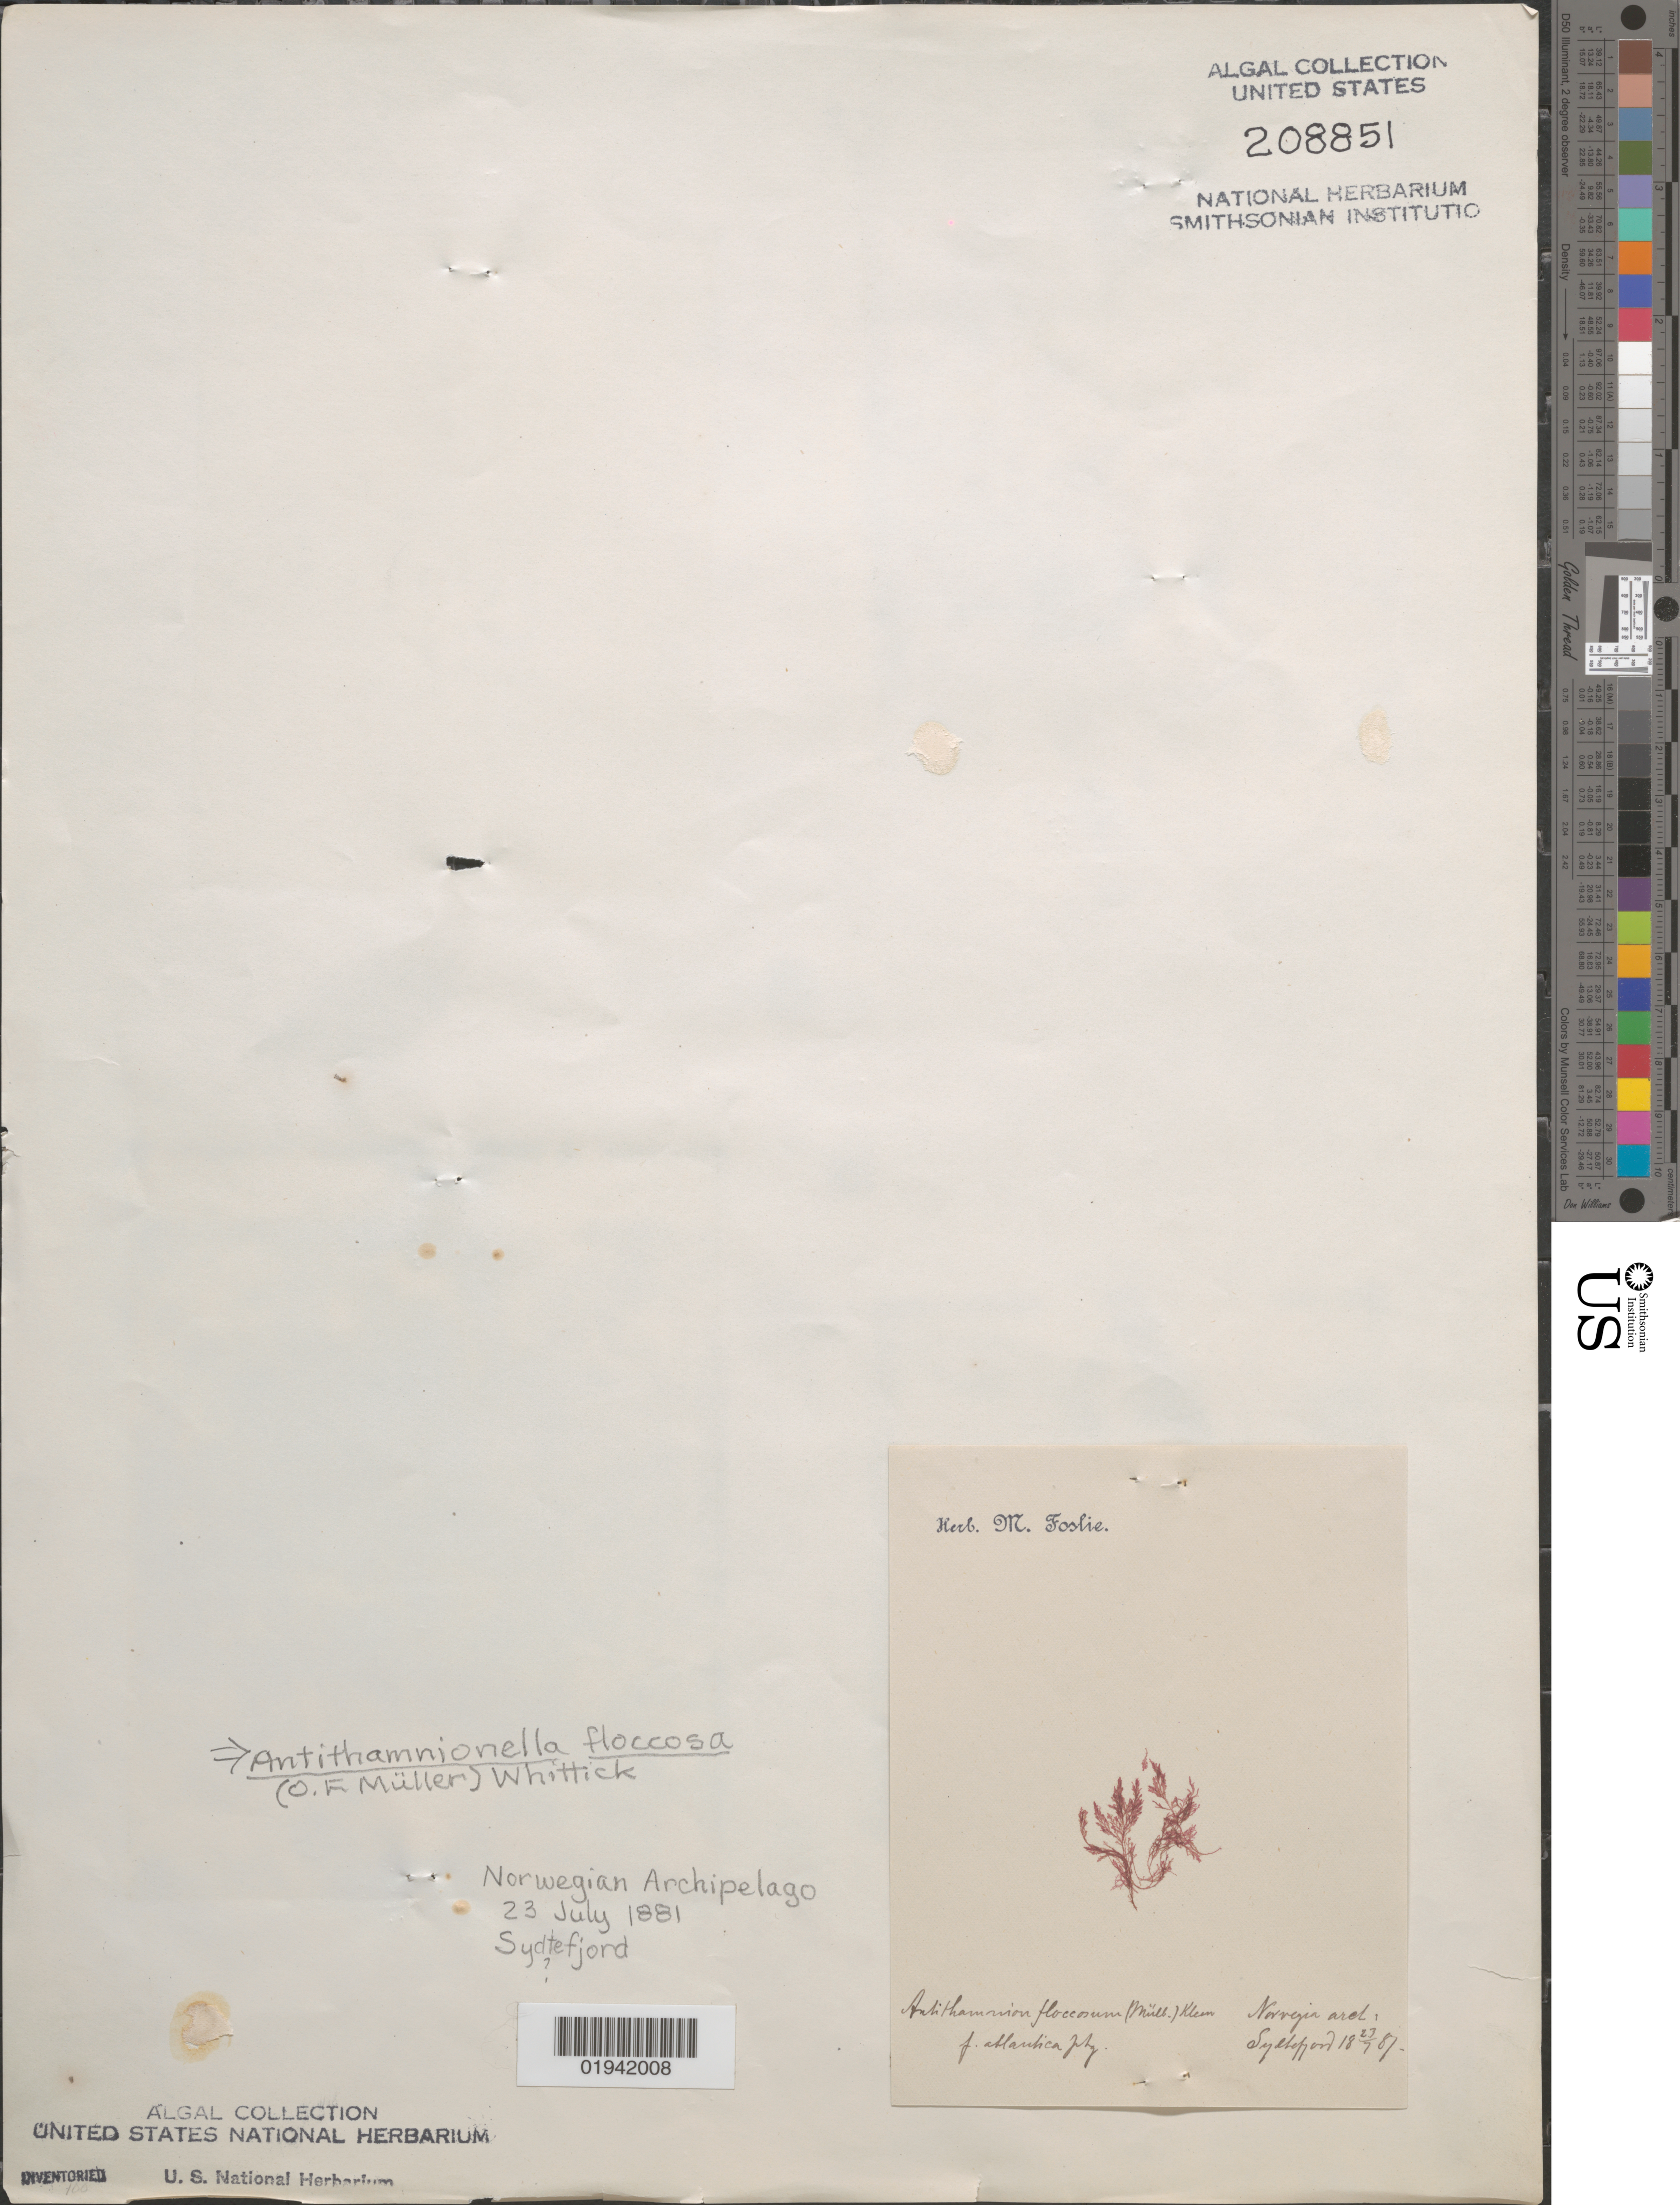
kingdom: Plantae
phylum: Rhodophyta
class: Florideophyceae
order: Ceramiales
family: Ceramiaceae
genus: Antithamnionella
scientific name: Antithamnionella floccosa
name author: (O.F. Muell.) Whittick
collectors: M. Foslie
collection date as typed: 23 Jul 1881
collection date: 1881-07-23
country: Norway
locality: Sydtefjord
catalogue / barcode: US 208851